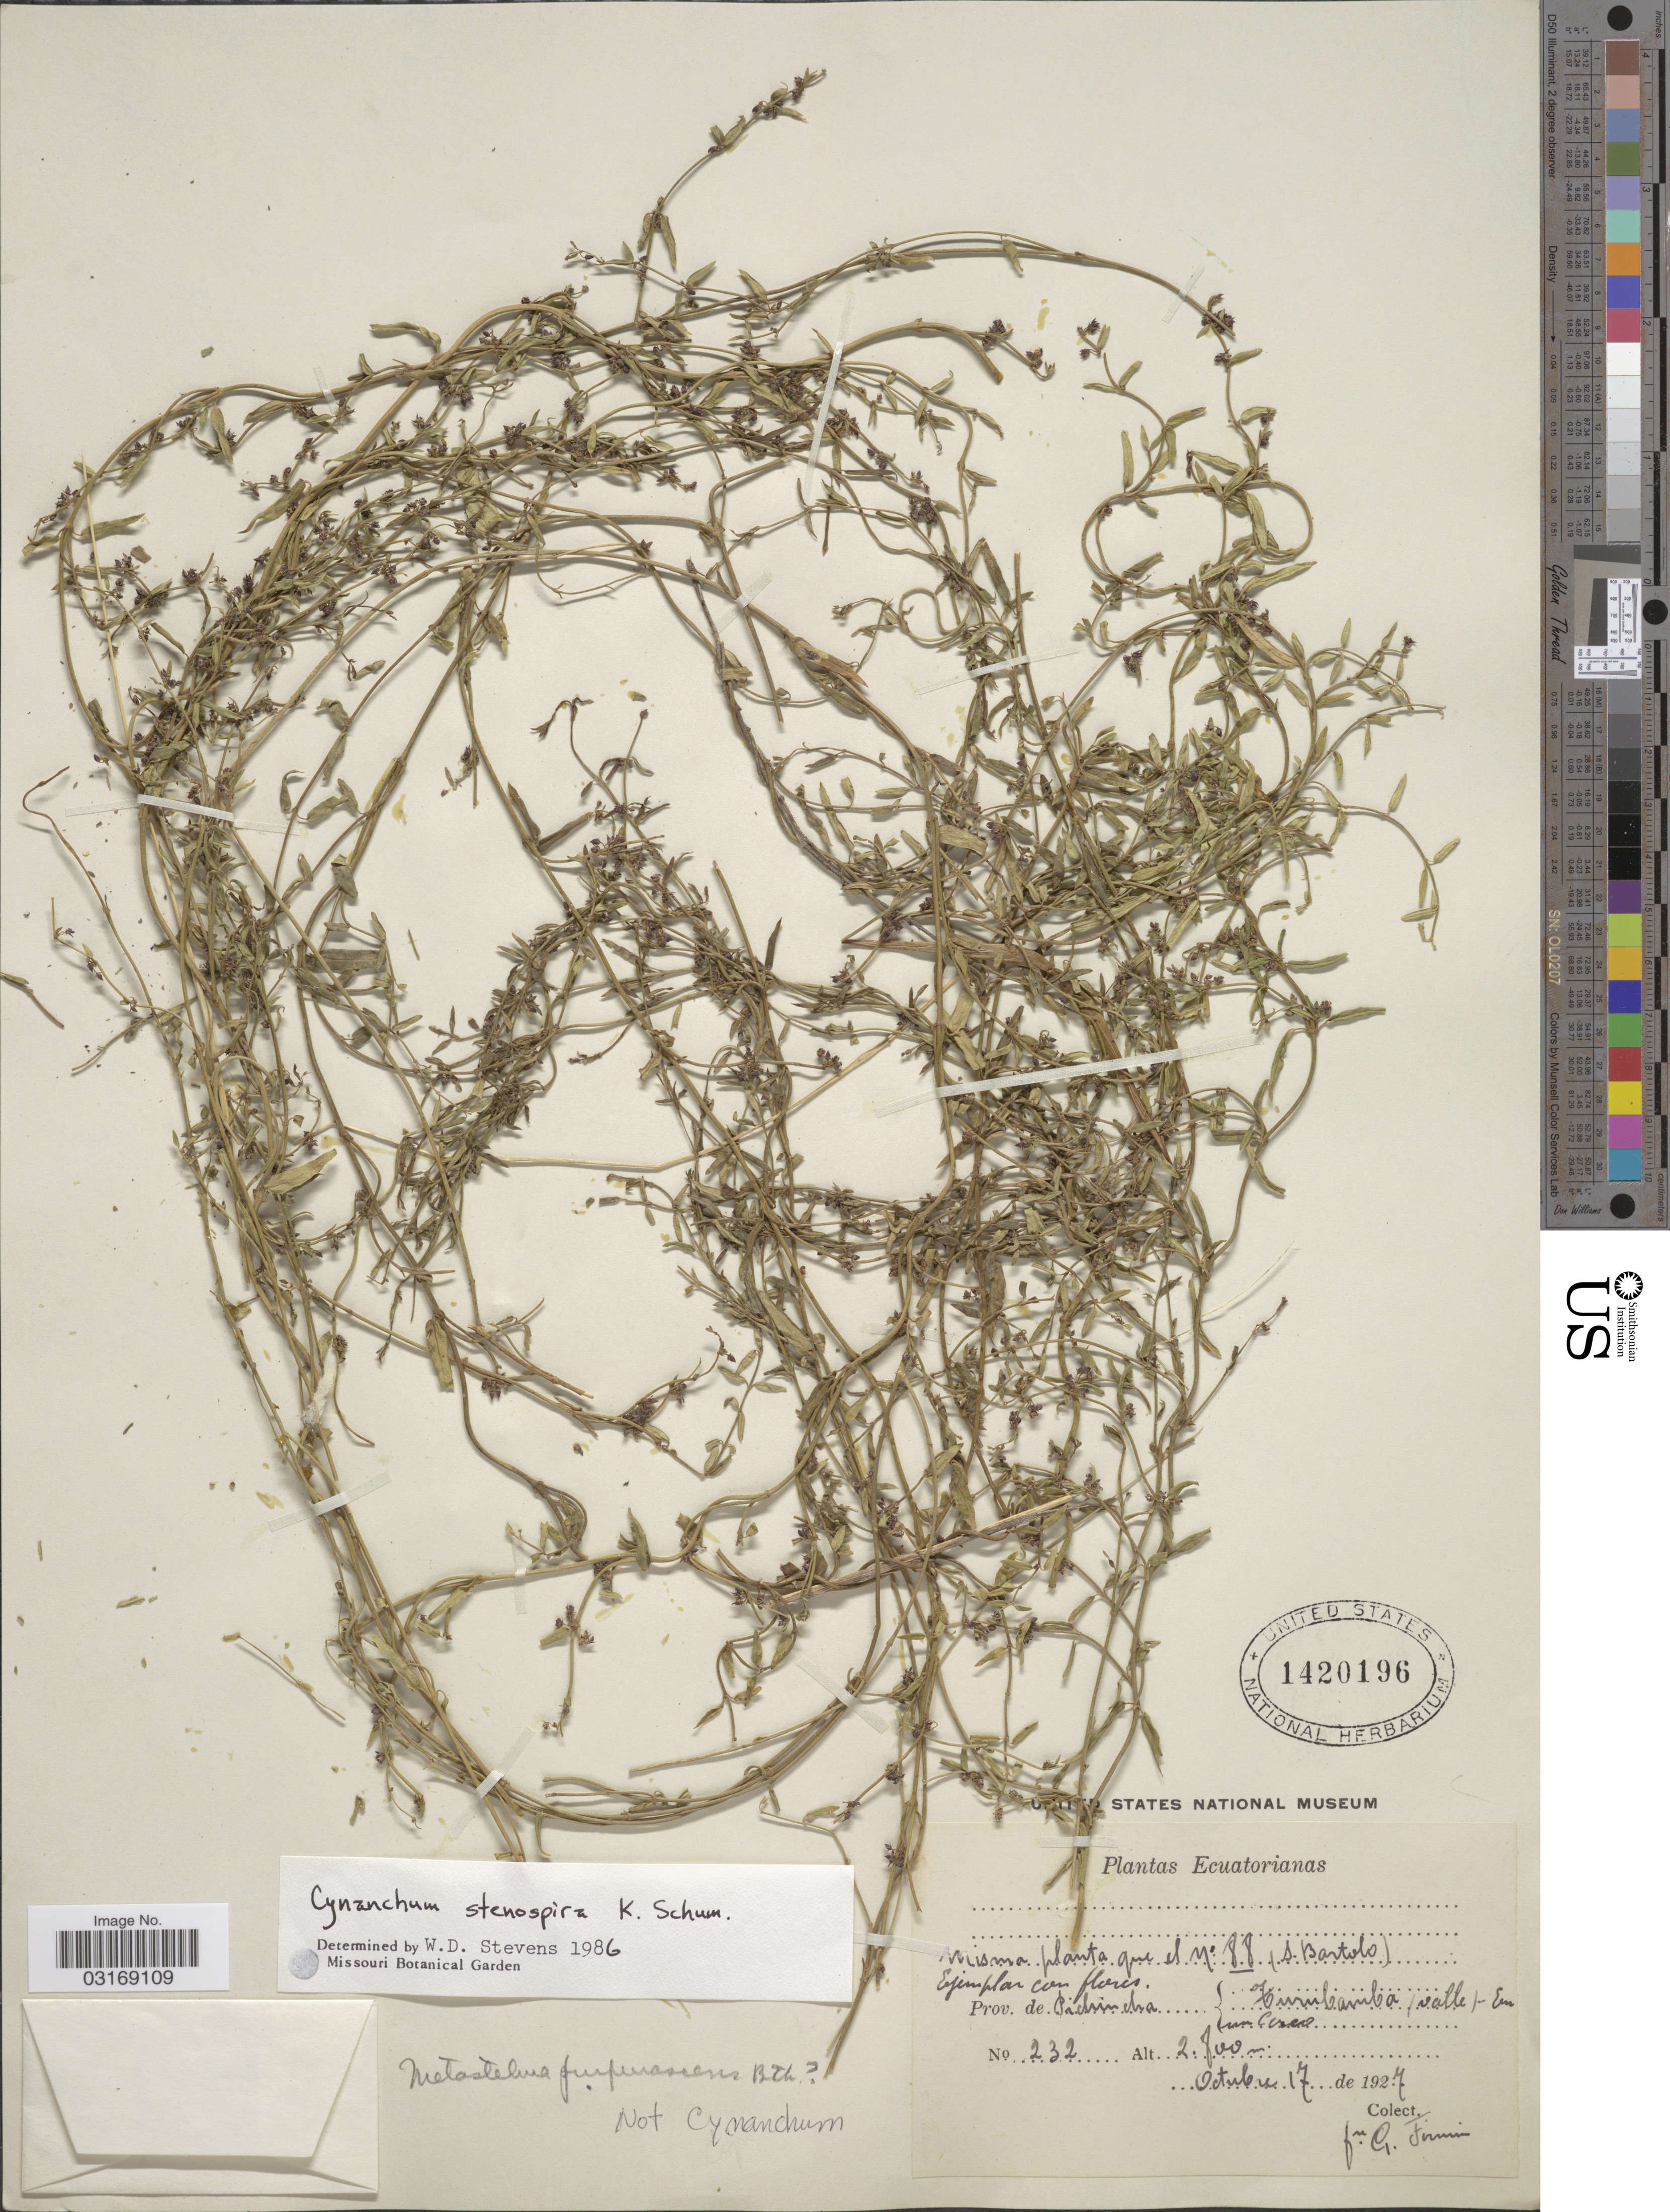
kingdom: Plantae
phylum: Tracheophyta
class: Magnoliopsida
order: Gentianales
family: Apocynaceae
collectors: F. Firmin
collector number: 232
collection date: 1927-10-17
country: Ecuador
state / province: Pichincha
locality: Turubamba (valle) En un circo.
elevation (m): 2800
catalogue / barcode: US 1420196